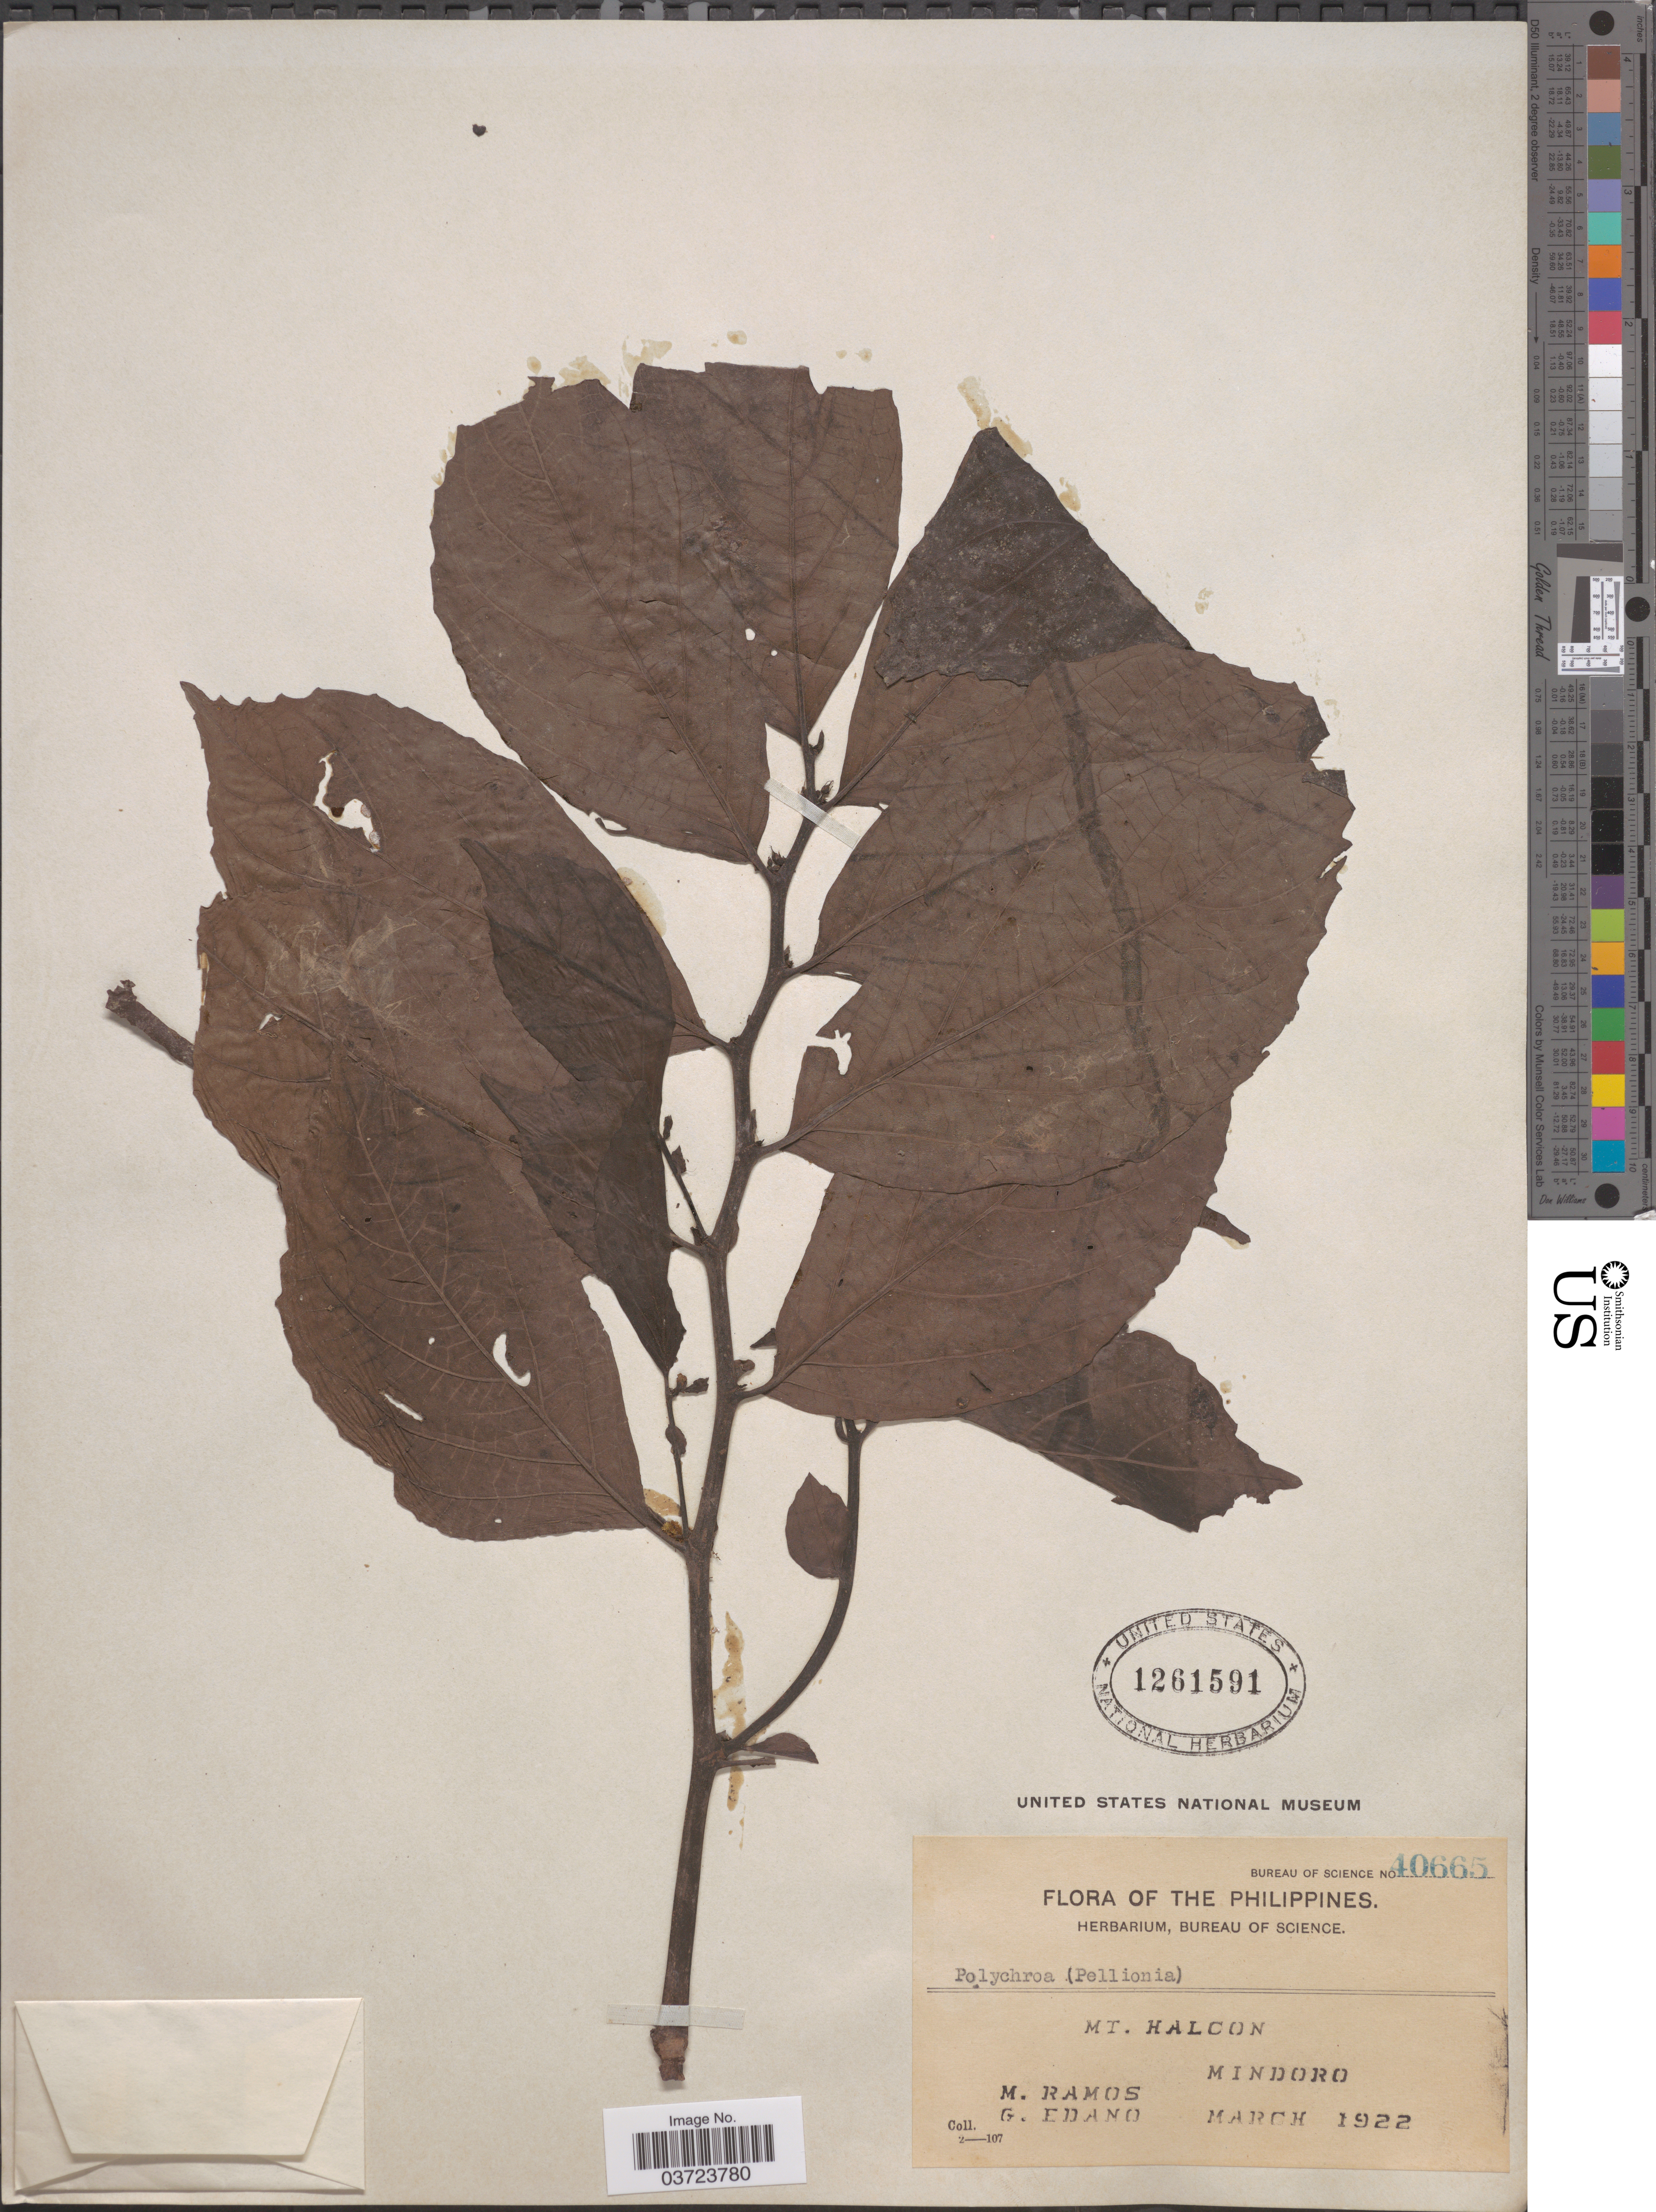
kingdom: Plantae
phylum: Tracheophyta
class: Magnoliopsida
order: Rosales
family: Urticaceae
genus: Elatostema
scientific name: Elatostema sp.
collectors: M. Ramos & G. Edaño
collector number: Bureau of Science 40665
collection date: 1922-03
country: Philippines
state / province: Mimaropa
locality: Mt. Halcon, Mindoro.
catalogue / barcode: US 1261591